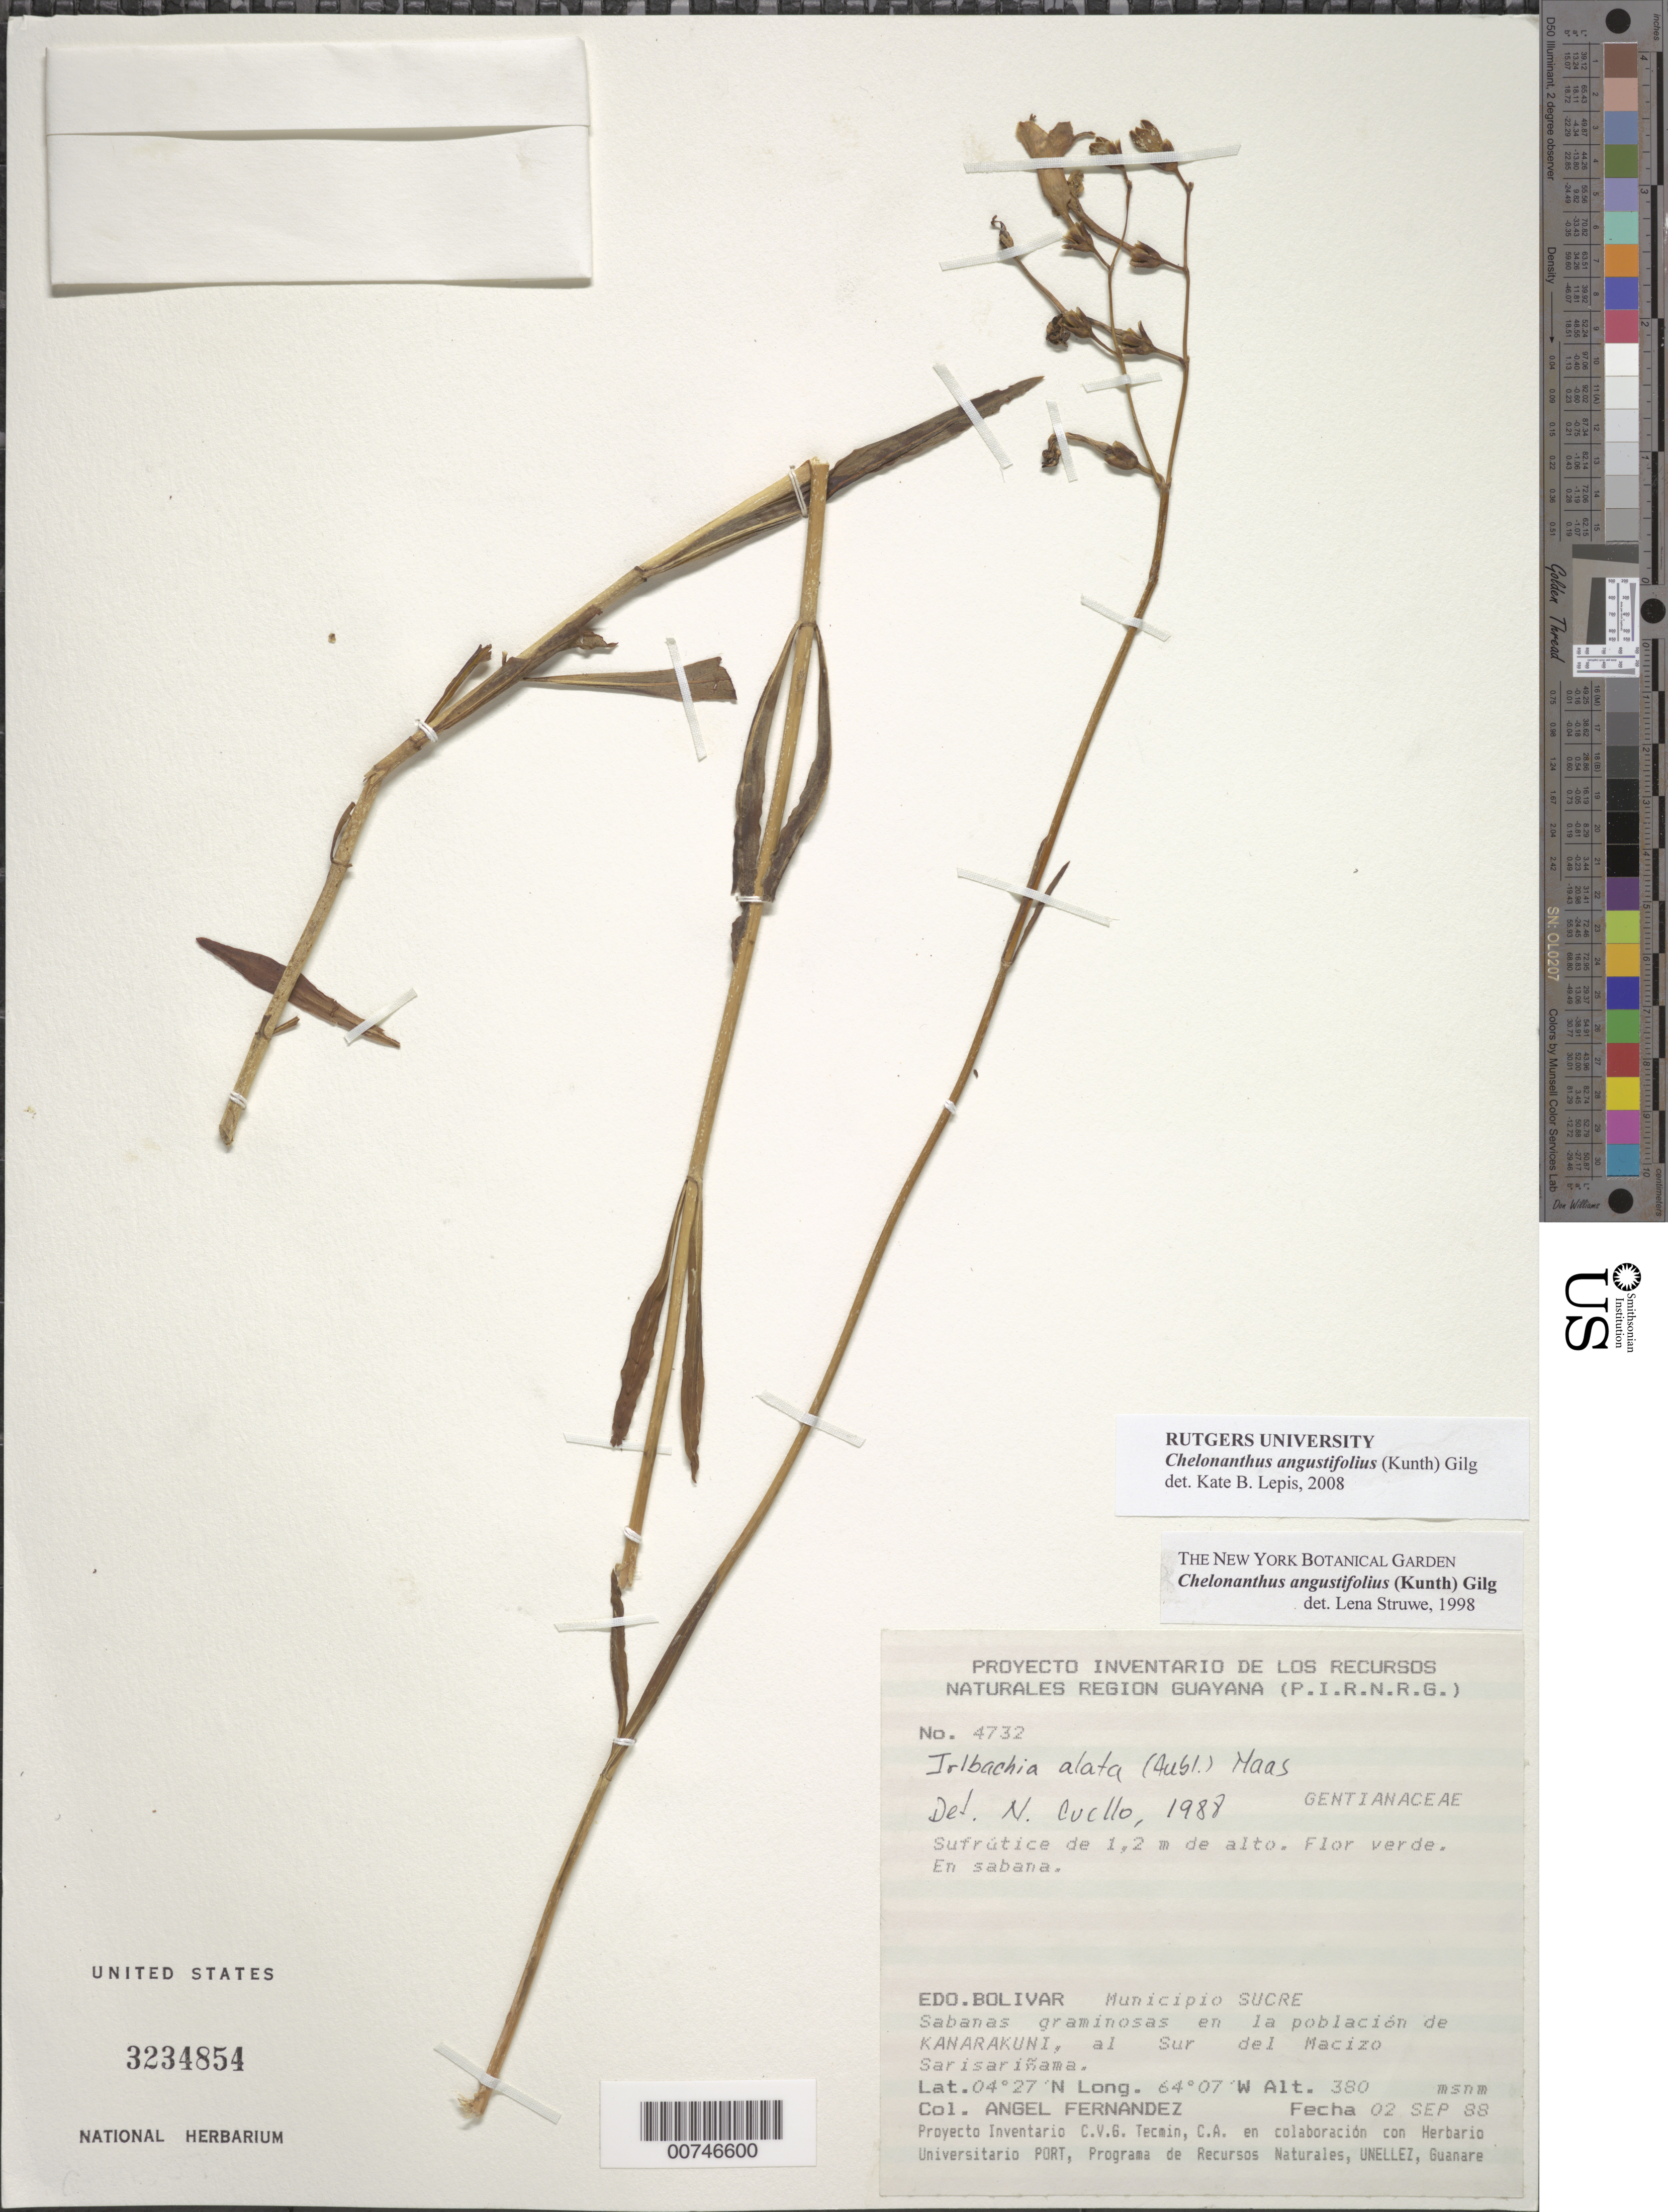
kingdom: Plantae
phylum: Tracheophyta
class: Magnoliopsida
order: Gentianales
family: Gentianaceae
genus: Chelonanthus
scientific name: Chelonanthus angustifolius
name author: (Kunth) Gilg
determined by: Struwe, L.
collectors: A. Fernández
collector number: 4732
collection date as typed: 2-Sep-88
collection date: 1988-09-02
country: Venezuela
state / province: Bolívar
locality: Mun. Sucre, Kanarakuni, S del Macizo de Sarisariñama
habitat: Sabanas graminosas en la poblacion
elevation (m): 380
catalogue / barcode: US 3234854